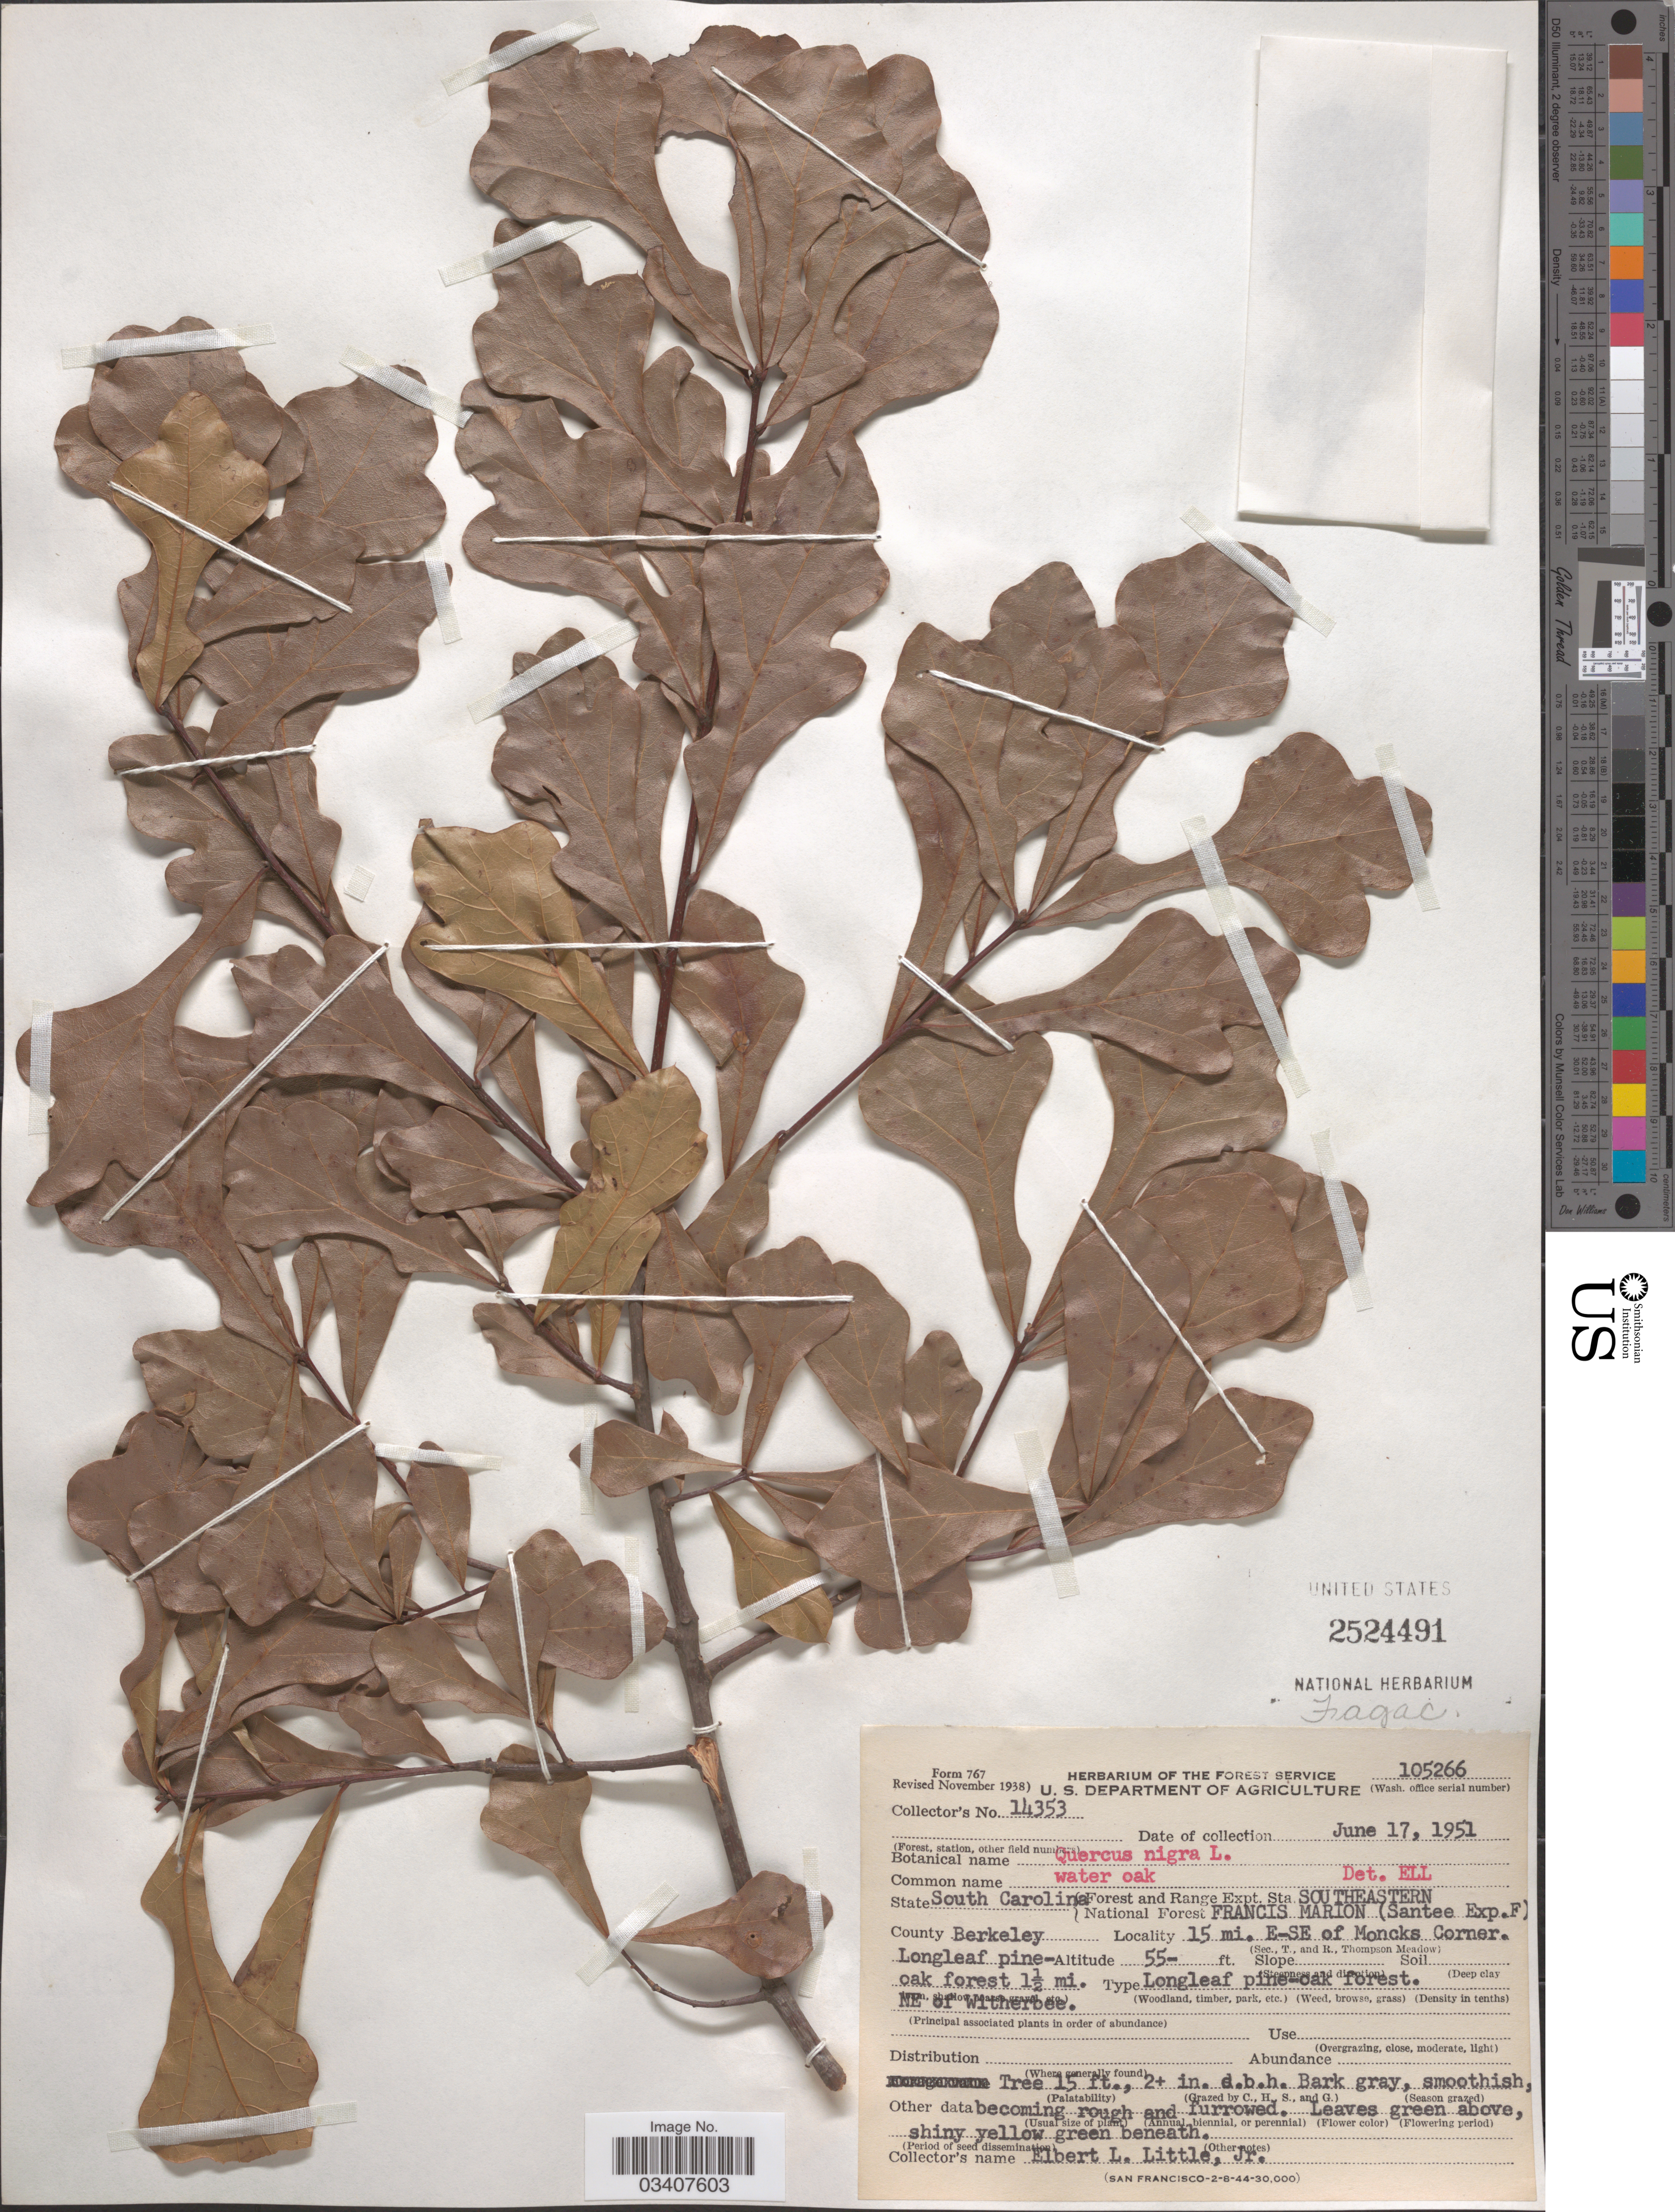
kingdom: Plantae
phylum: Tracheophyta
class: Magnoliopsida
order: Fagales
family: Fagaceae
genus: Quercus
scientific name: Quercus nigra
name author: L.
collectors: E. L. Little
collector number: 14353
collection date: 1951-06-17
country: United States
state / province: South Carolina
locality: Forest and Range Expt. Sta. Southeastern. National Forest Francis Marion (Santee Exp. F.), County Berkeley. 15 mi. E-SE of Moncks Corner. Longleaf pine-oak forest 1½ mi. NE of Witherbee.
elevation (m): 17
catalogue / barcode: US 2524491